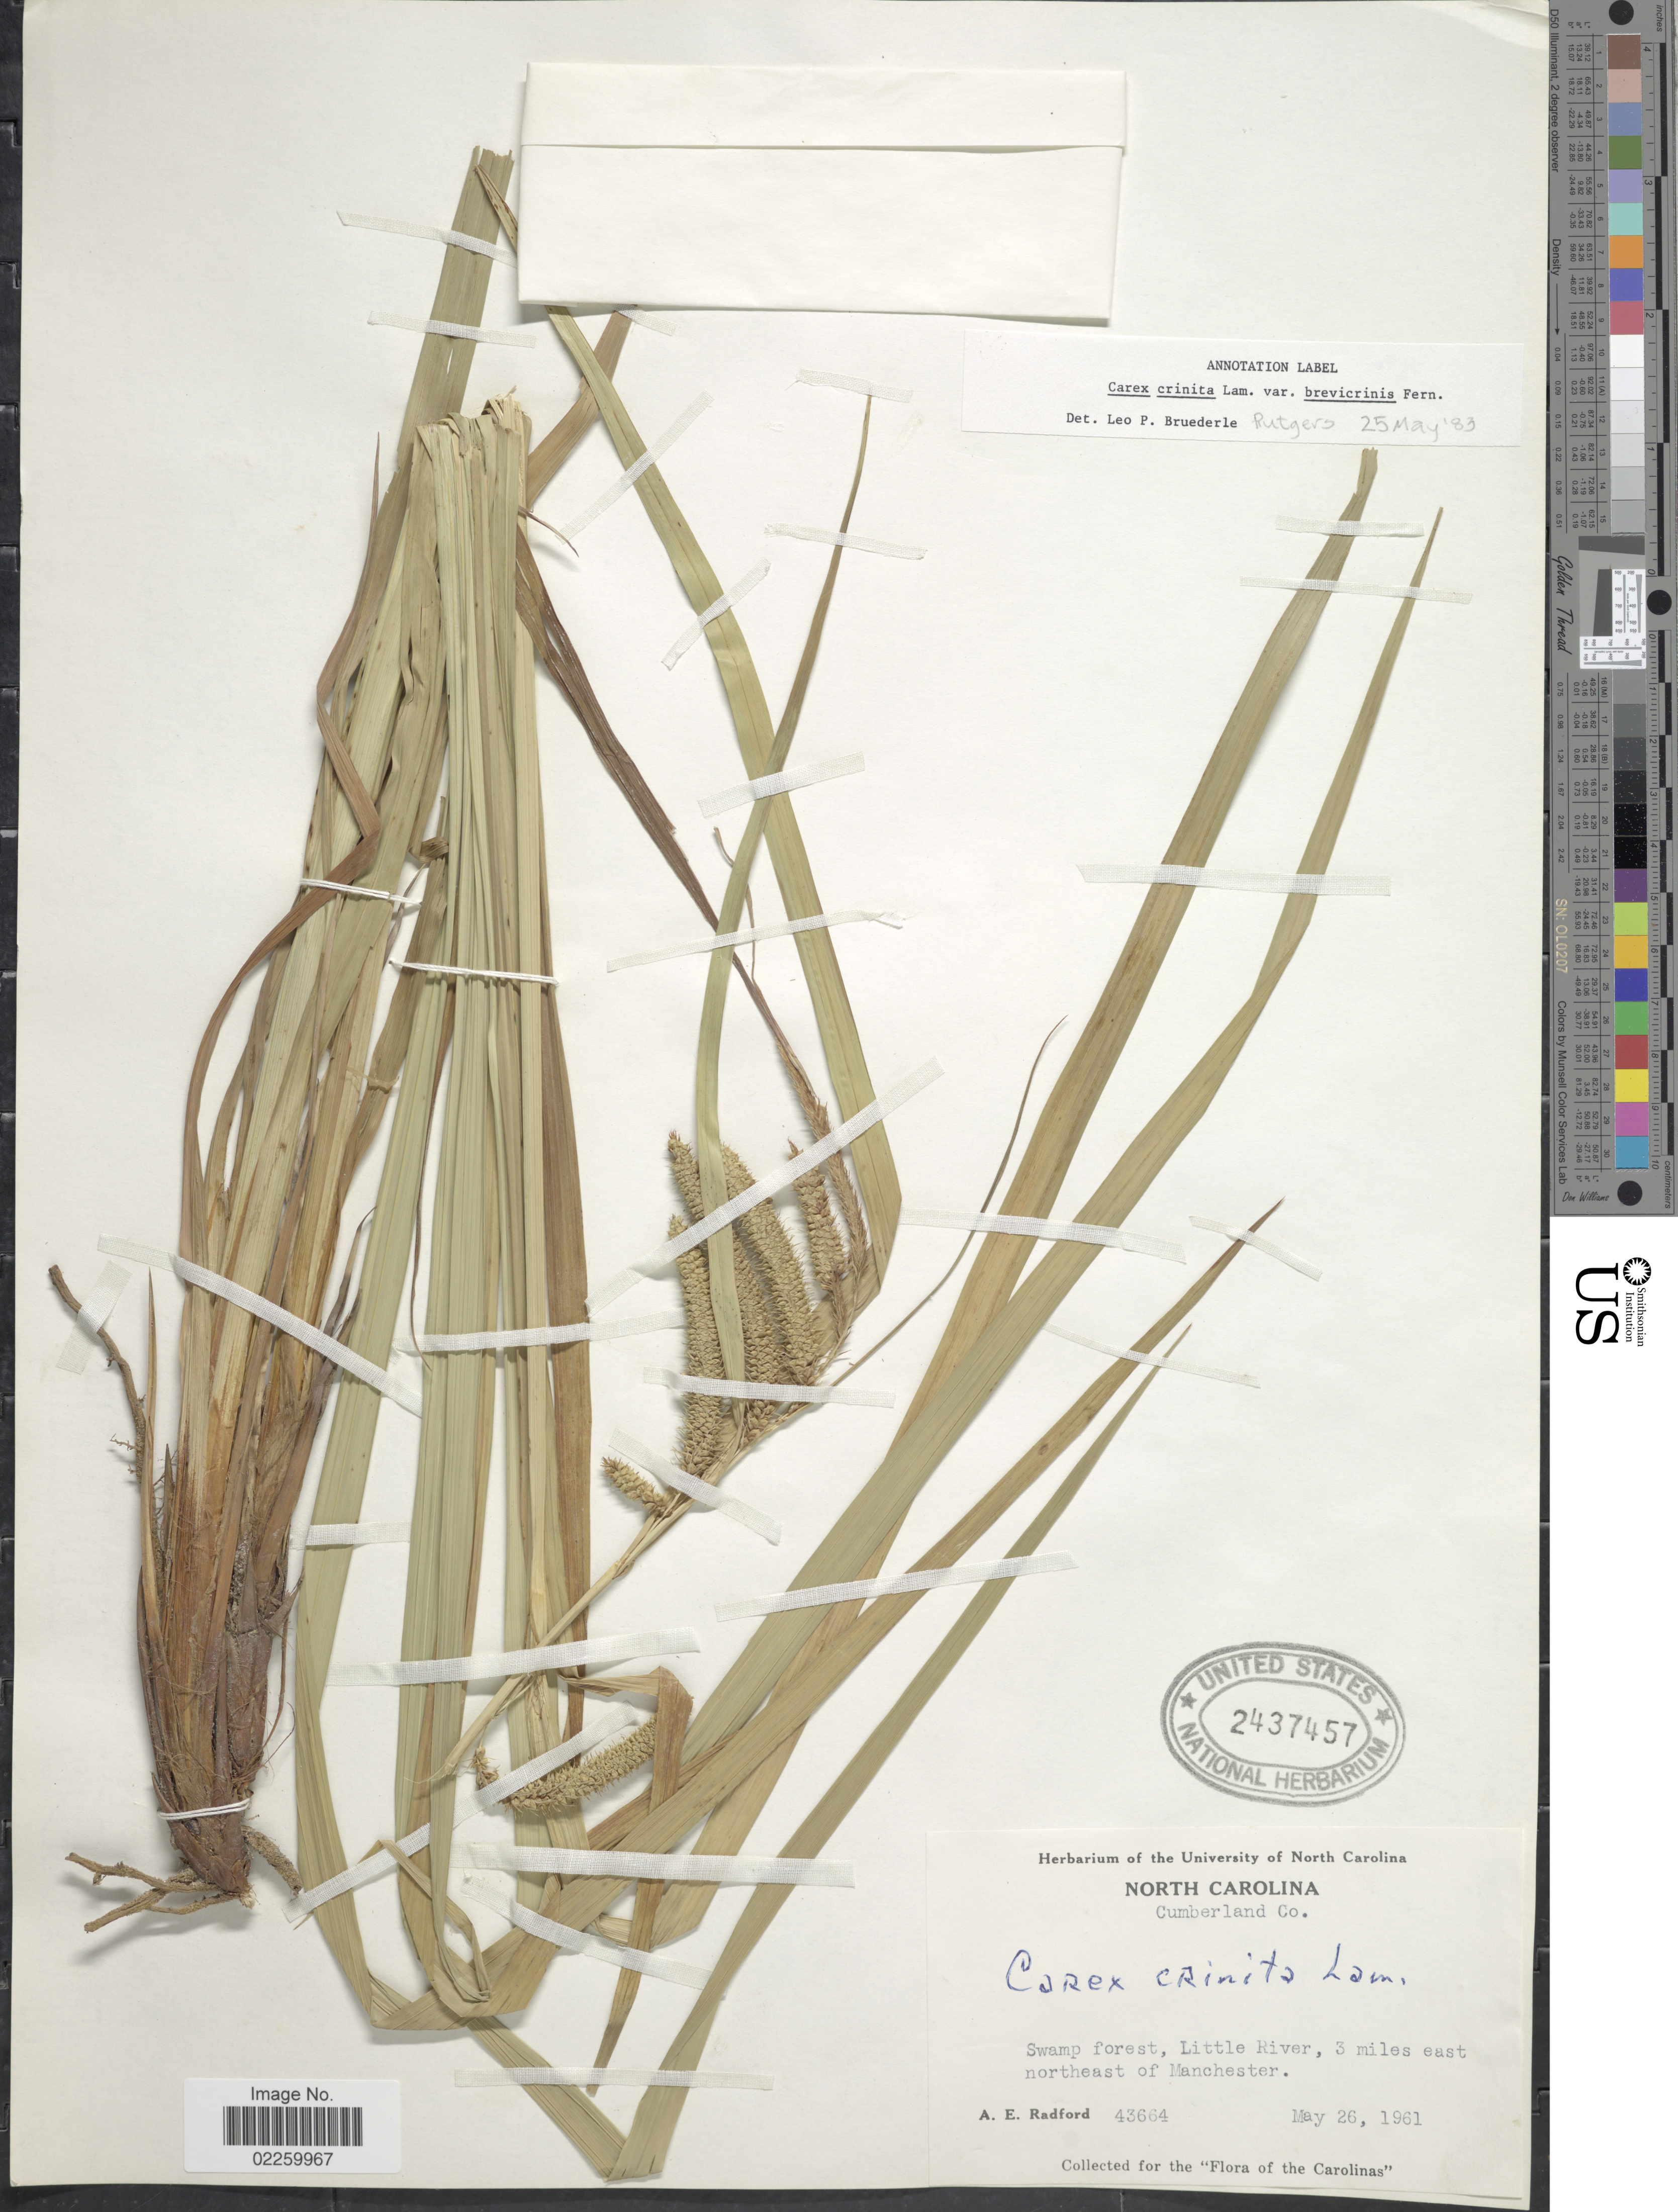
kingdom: Plantae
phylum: Tracheophyta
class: Liliopsida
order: Poales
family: Cyperaceae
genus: Carex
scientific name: Carex crinita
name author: Lam.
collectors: A. E. Radford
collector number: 43664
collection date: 1961-05-26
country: United States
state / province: North Carolina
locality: Cumberland Co., Swamp forest, Little River, 3 miles east northeast of Manchester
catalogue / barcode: US 2437457